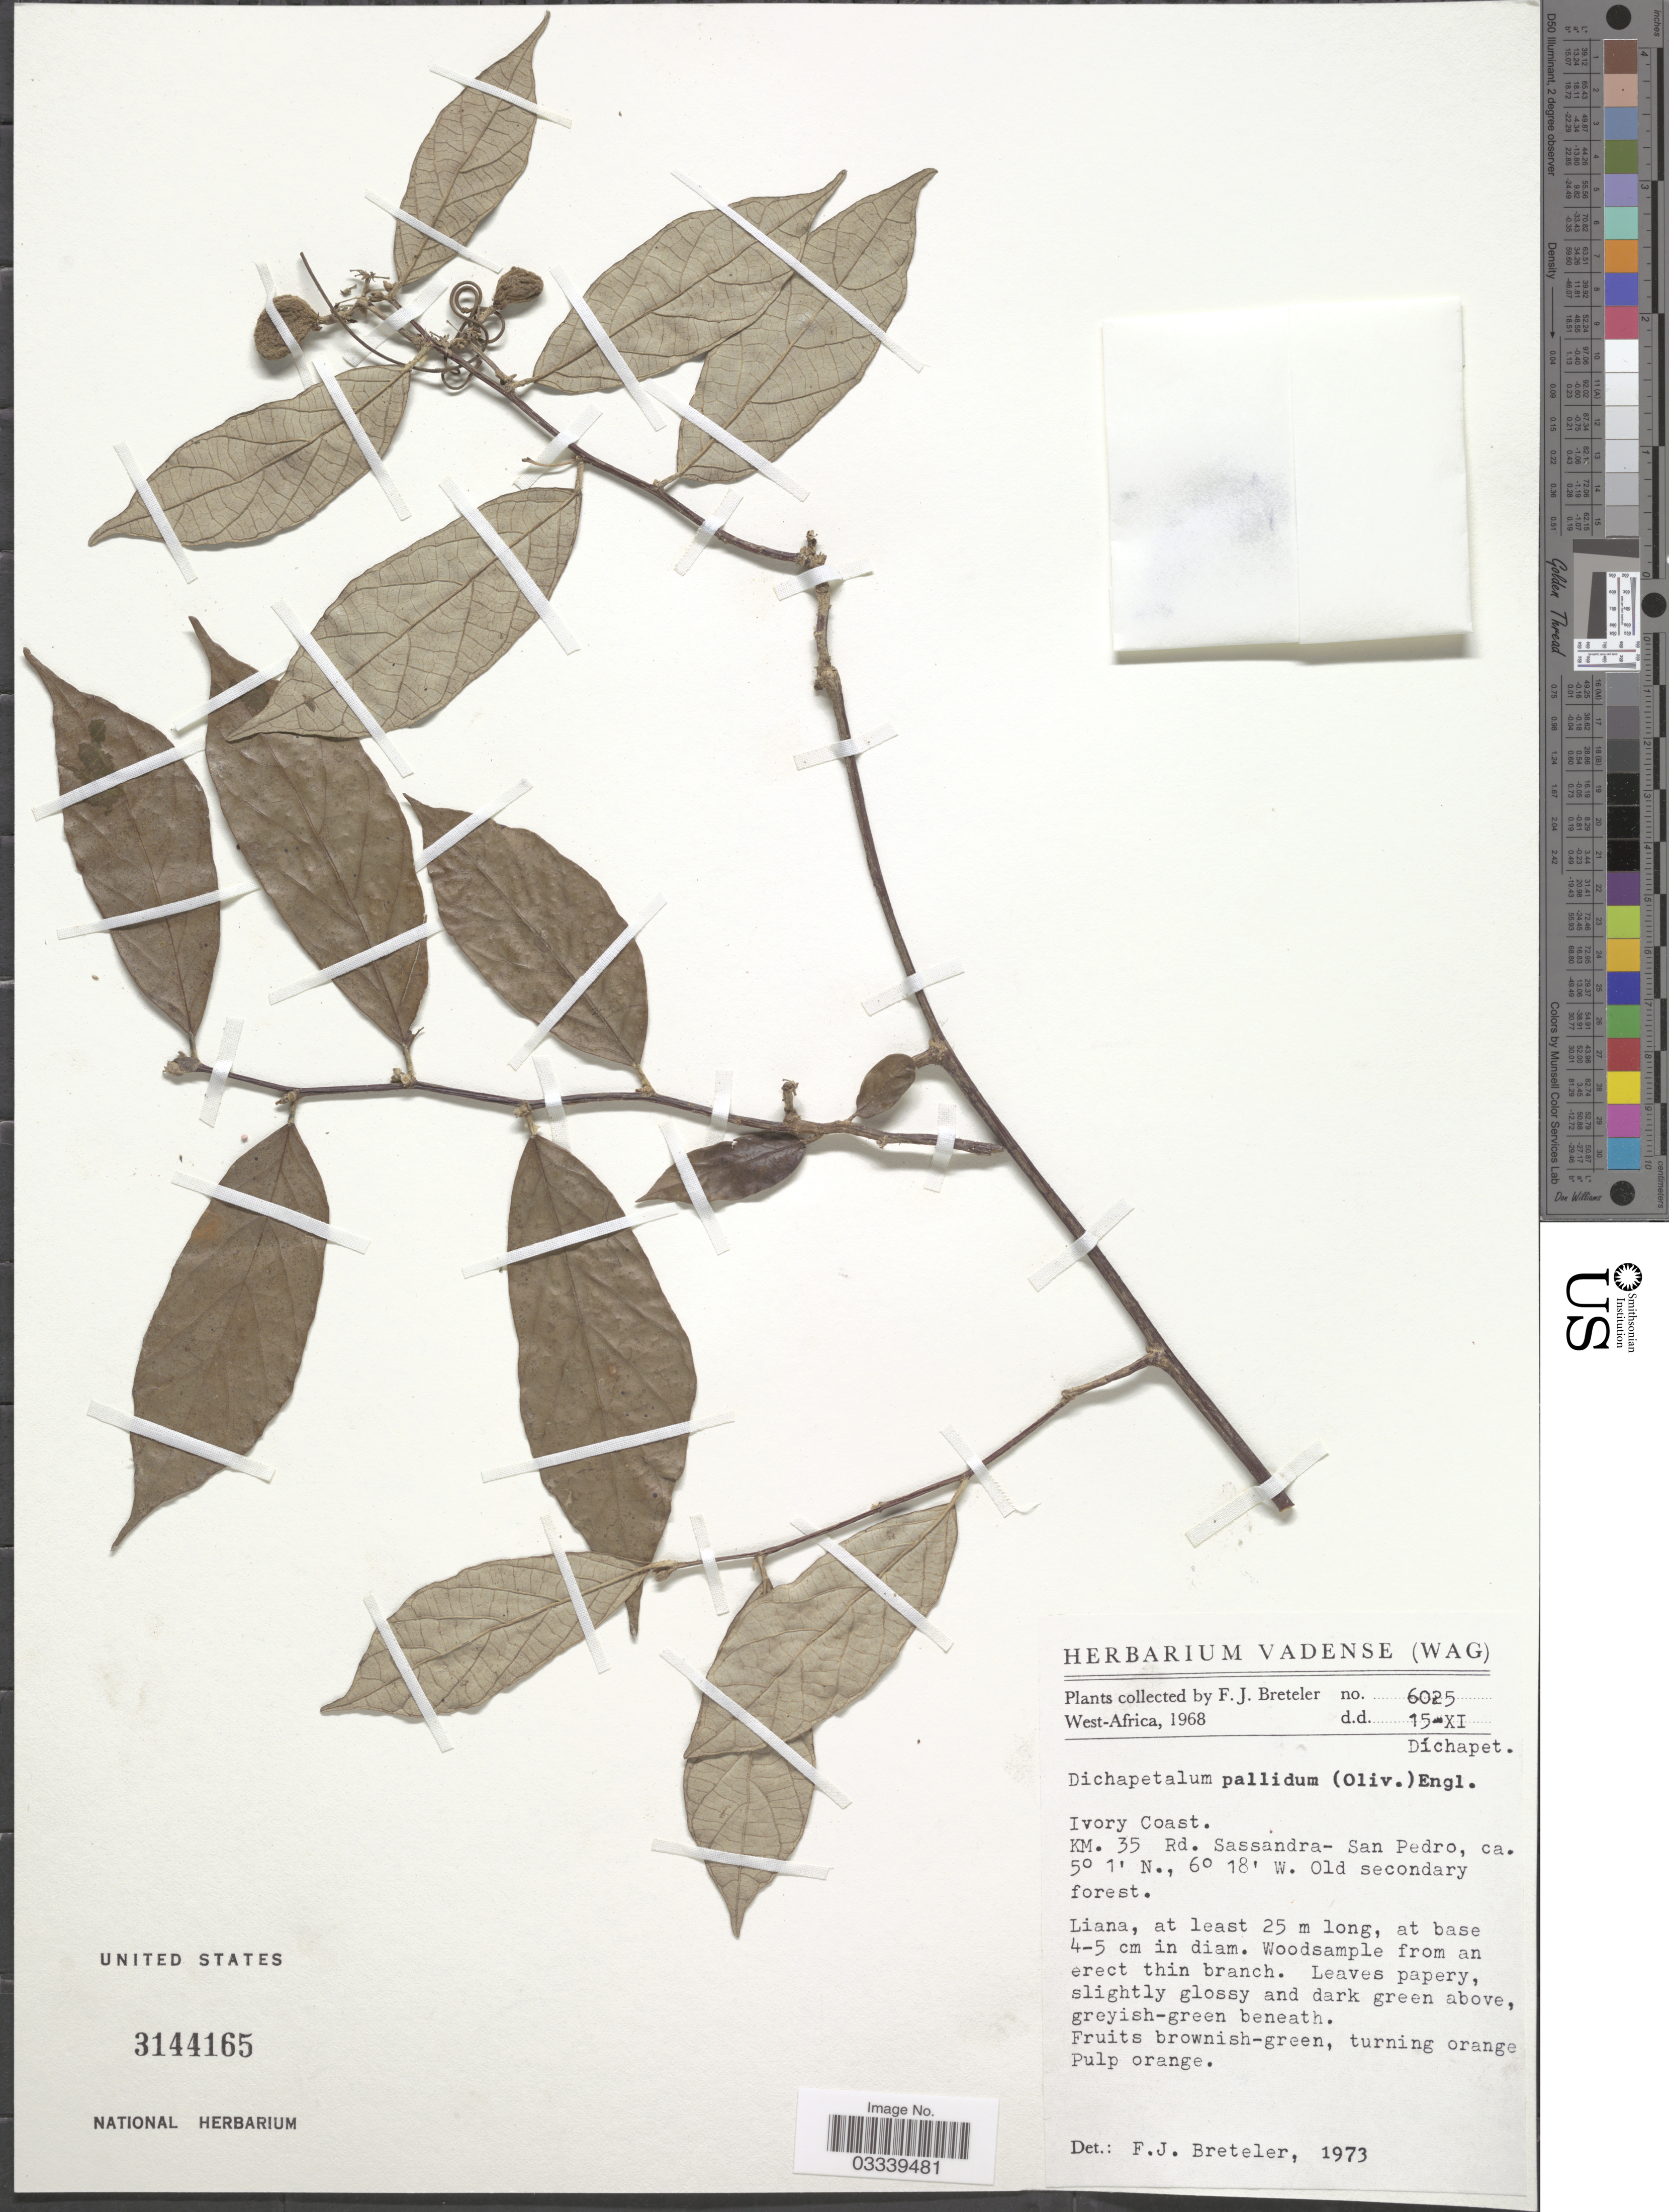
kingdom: Plantae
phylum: Tracheophyta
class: Magnoliopsida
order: Malpighiales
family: Dichapetalaceae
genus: Dichapetalum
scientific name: Dichapetalum pallidum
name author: (Oliv.) Engl.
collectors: F. J. Breteler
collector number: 6025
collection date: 1968-11-15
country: Ivory Coast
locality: West-Africa. KM. 35 Rd. Sassandra-San Pedro.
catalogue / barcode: US 3144165